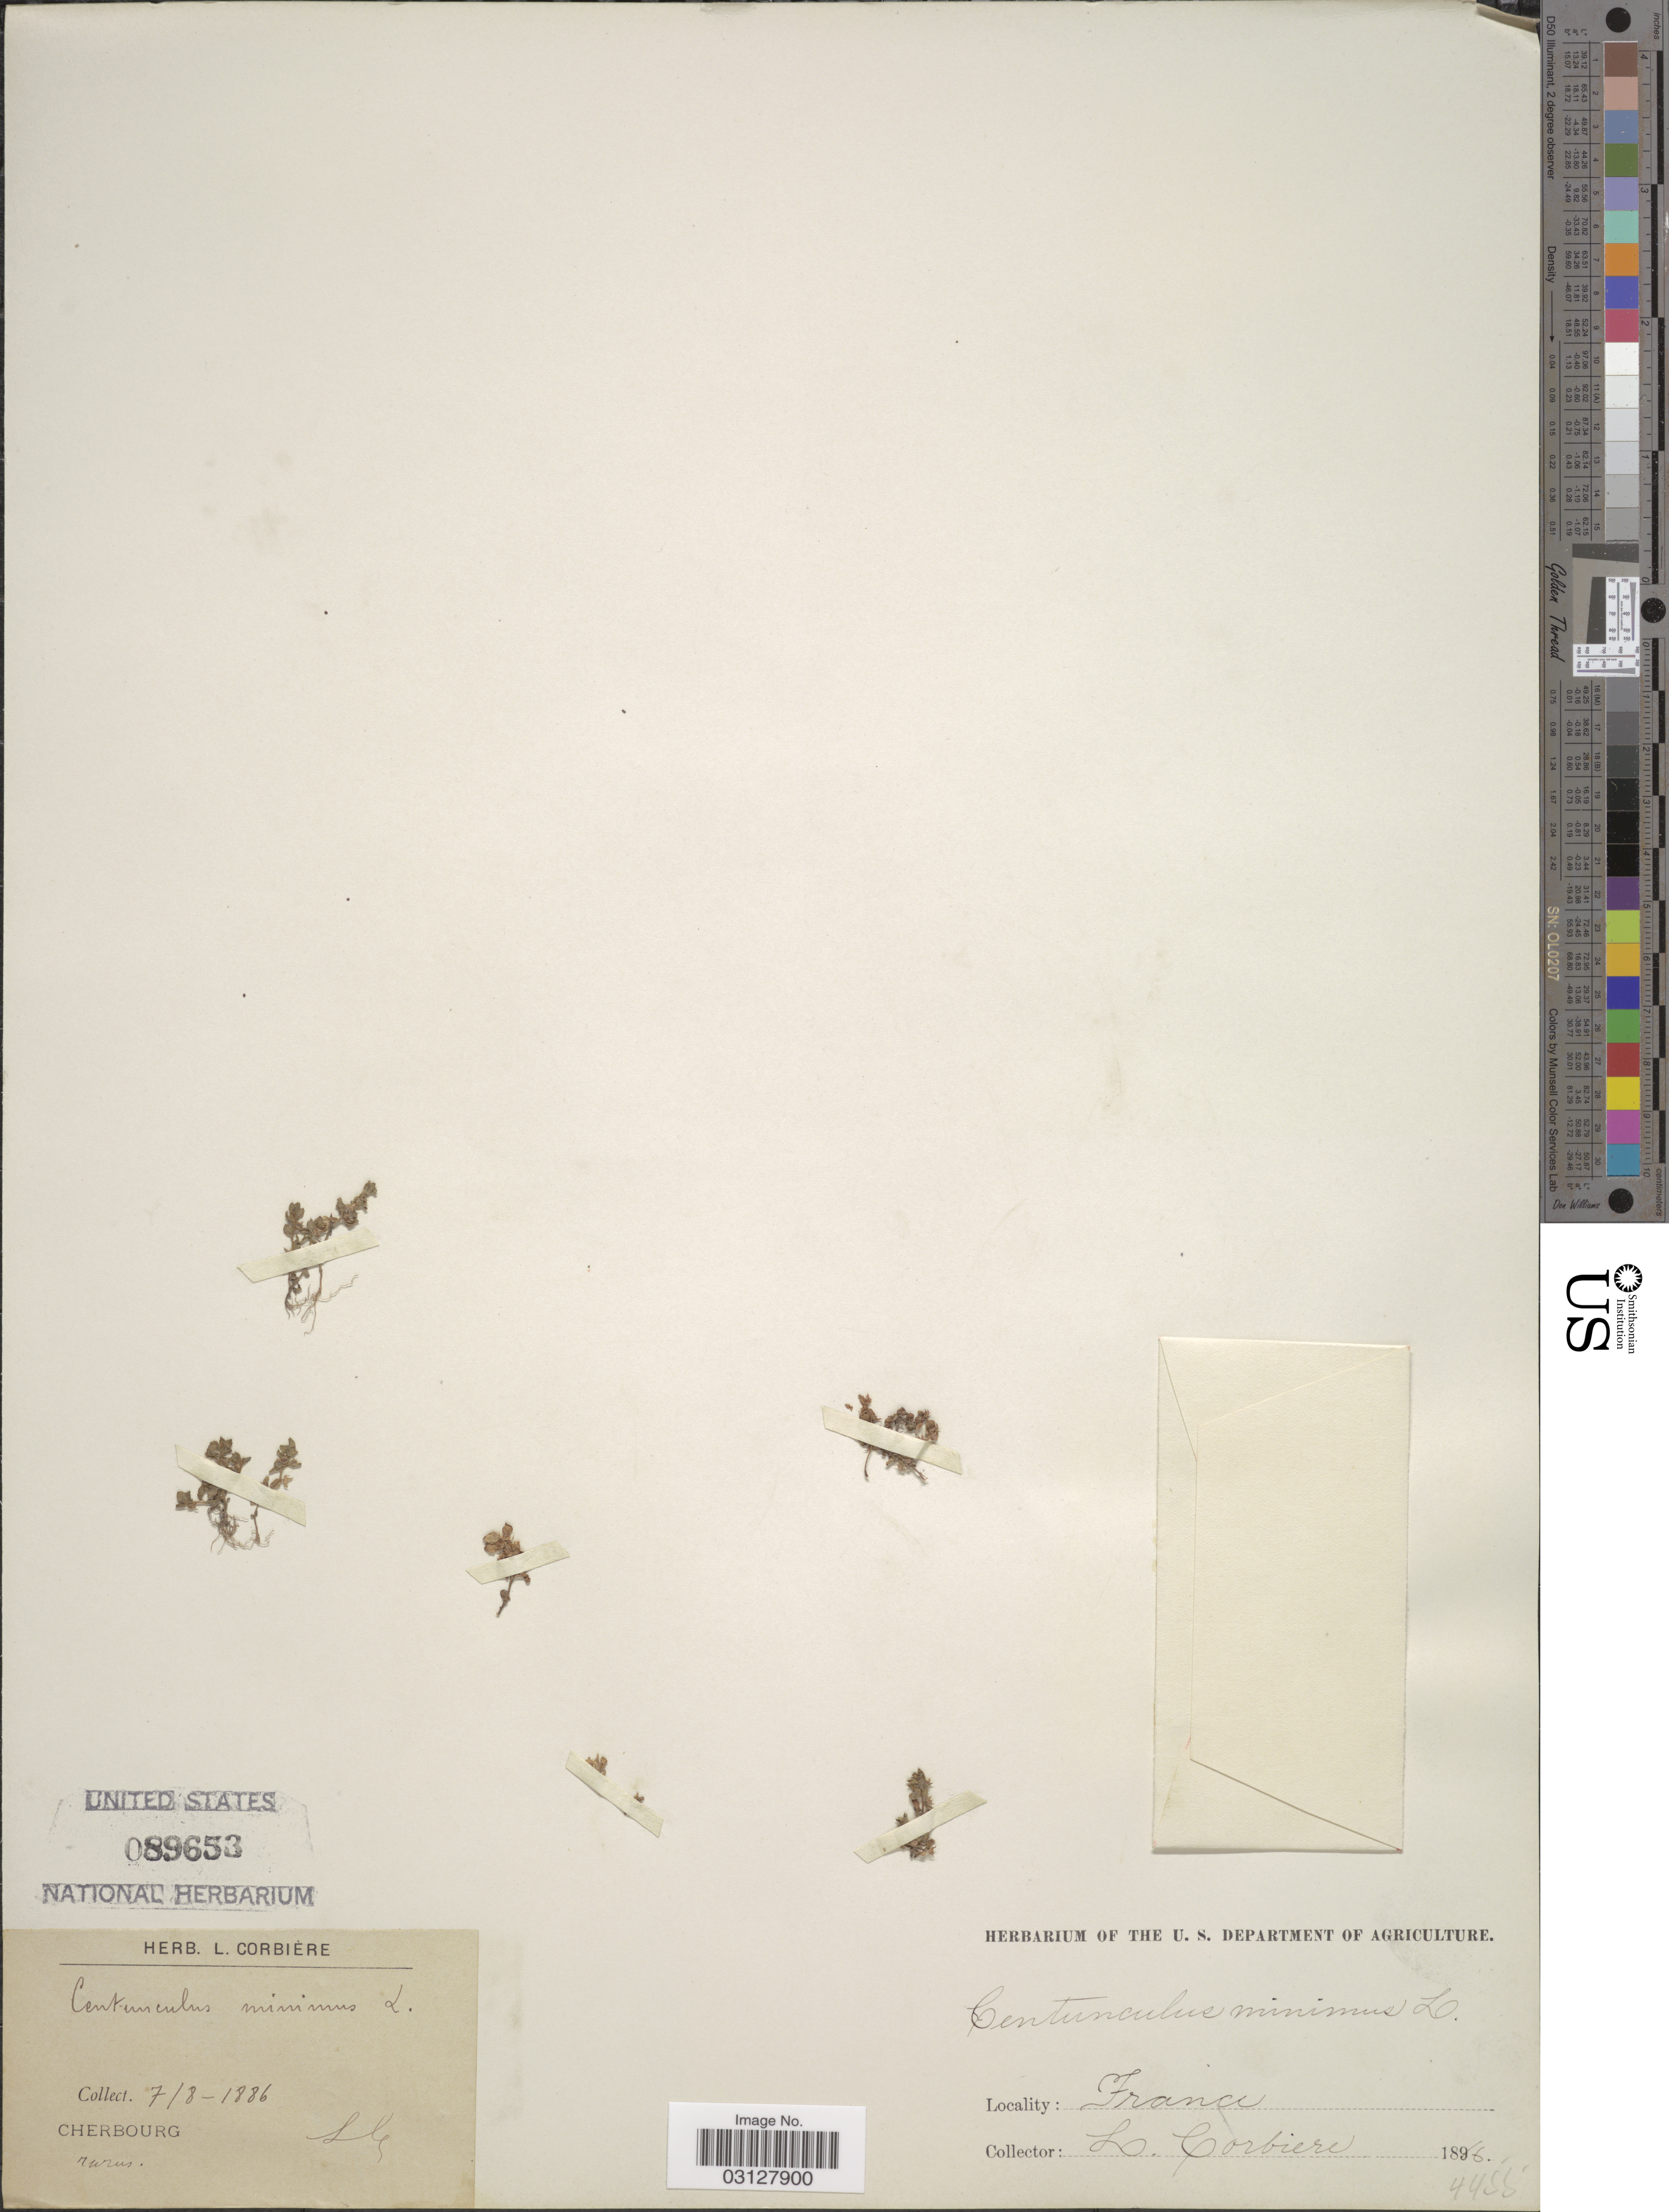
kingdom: Plantae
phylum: Tracheophyta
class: Magnoliopsida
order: Ericales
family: Primulaceae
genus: Centunculus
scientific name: Centunculus minimus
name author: L.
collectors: L. Corbière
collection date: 1886-08-07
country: France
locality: Cherbourg.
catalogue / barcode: US 89653